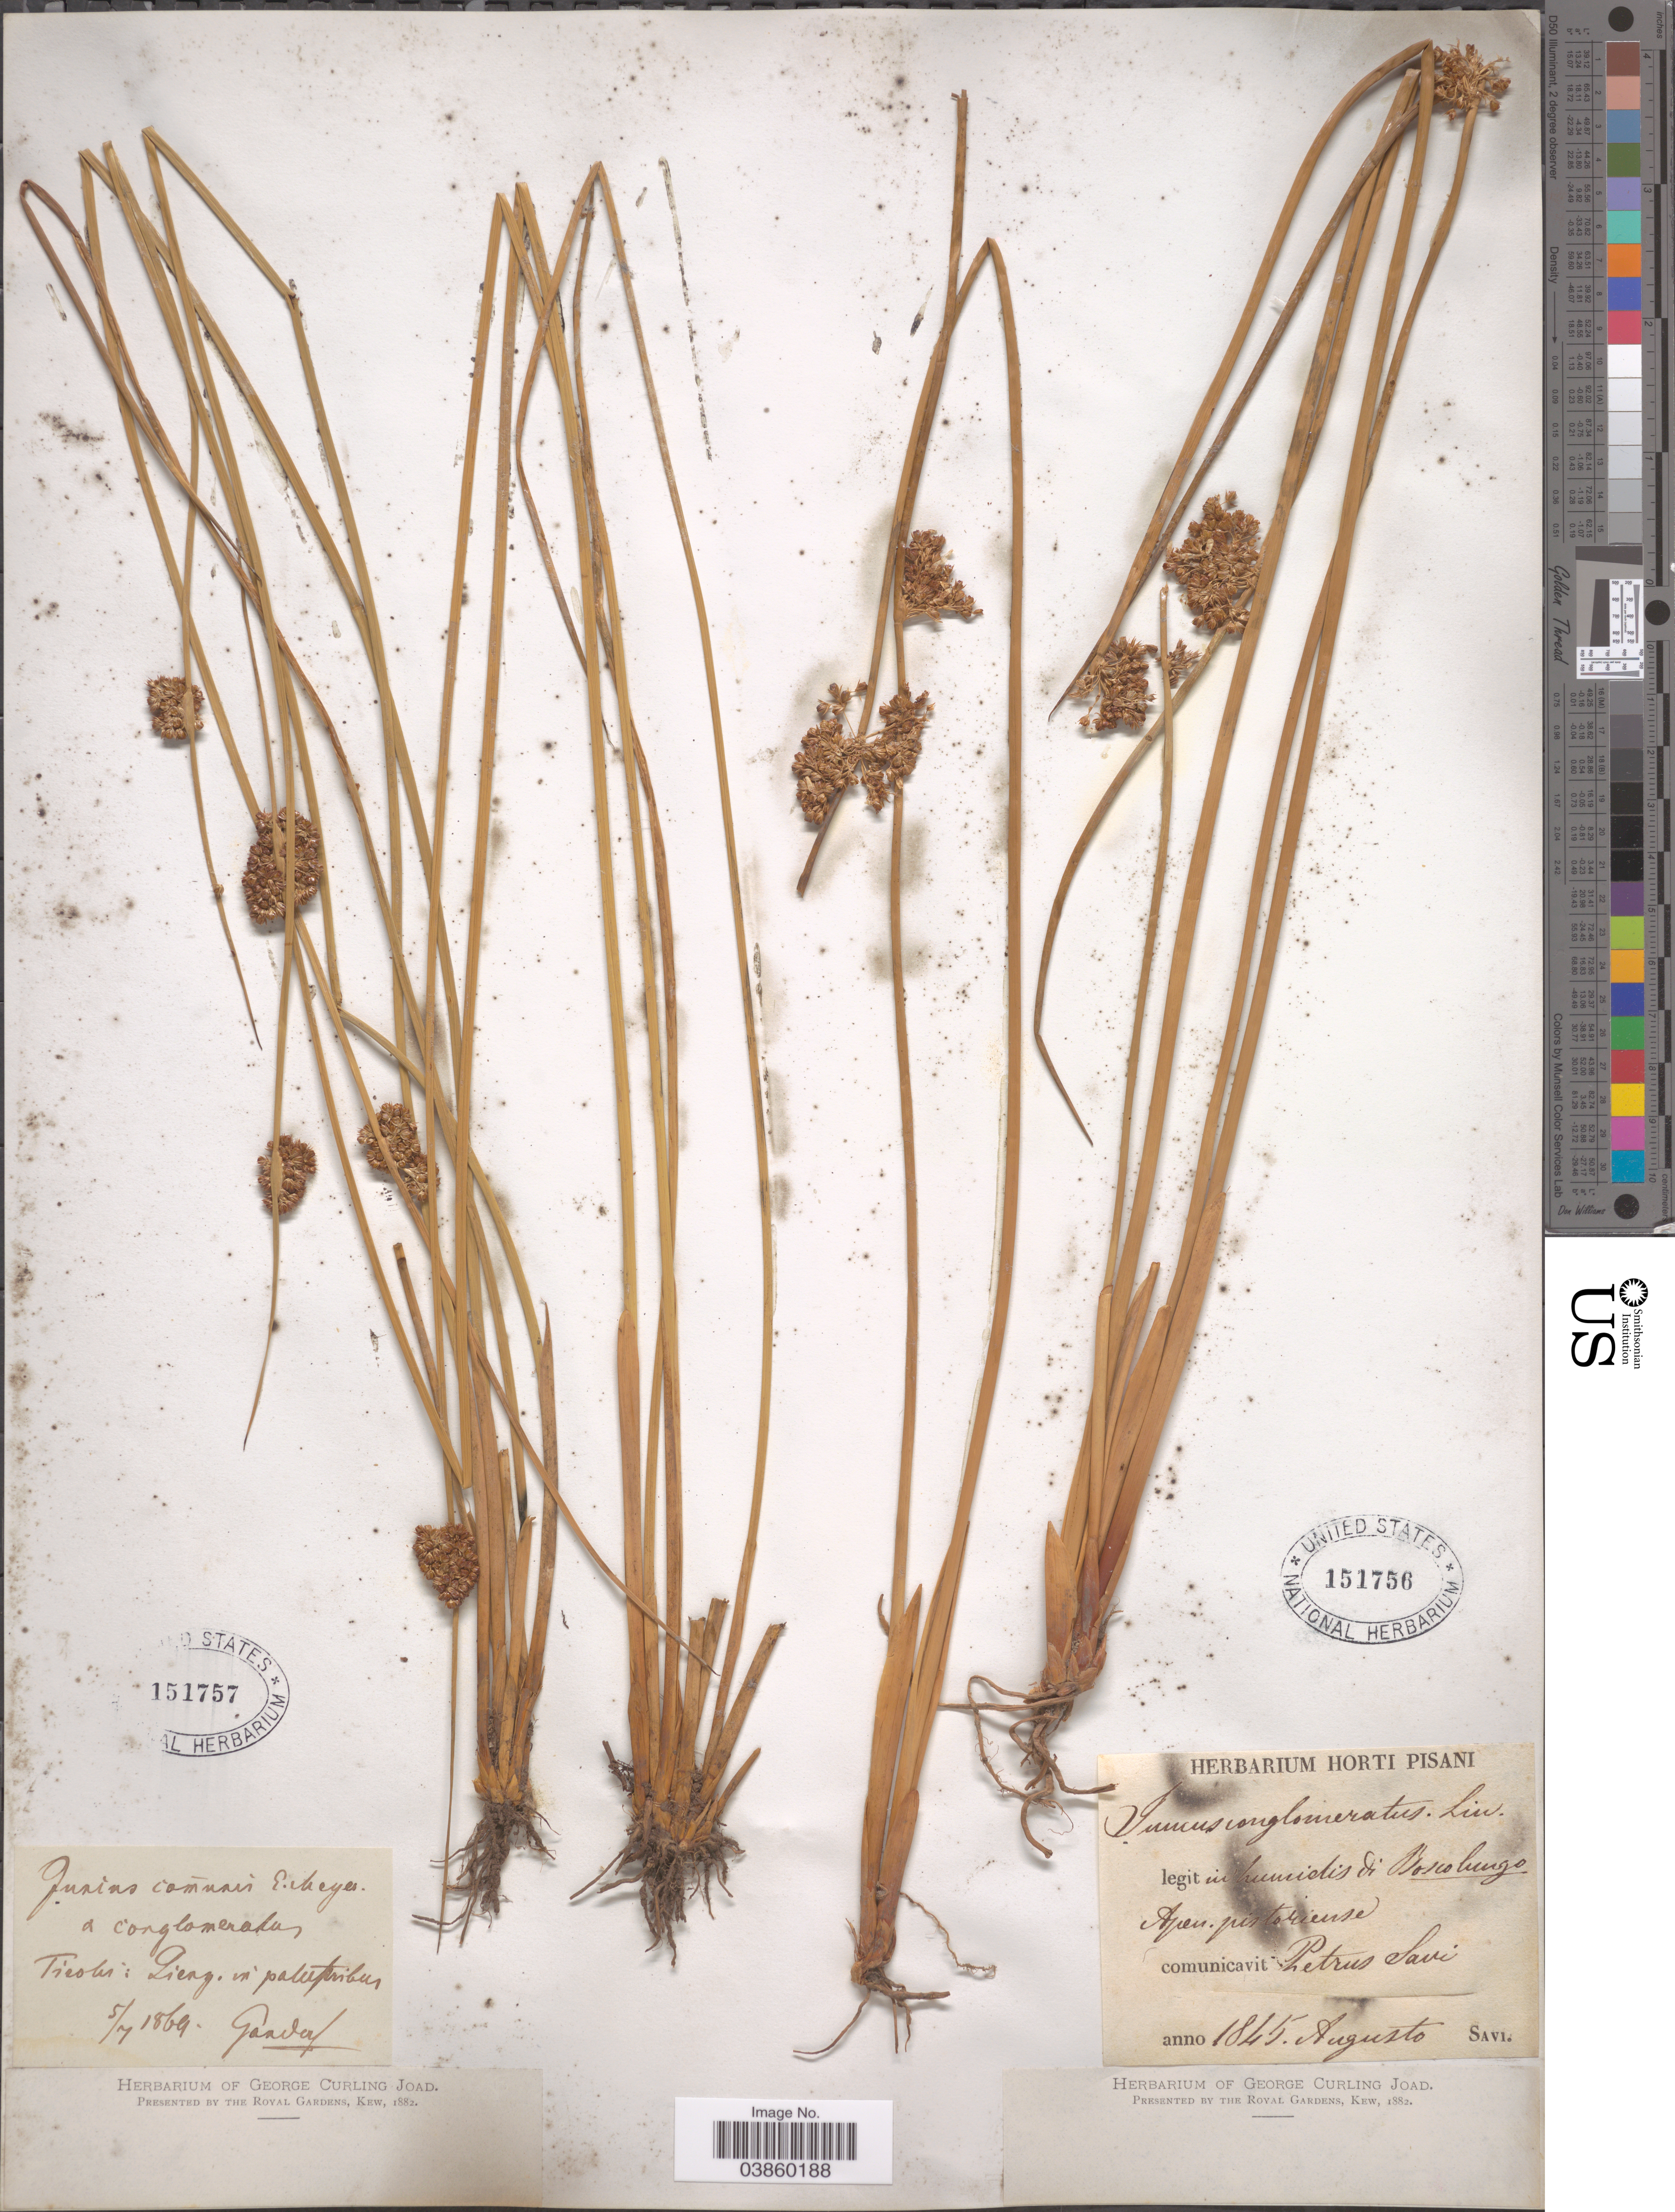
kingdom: Plantae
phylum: Tracheophyta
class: Liliopsida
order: Poales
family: Juncaceae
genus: Juncus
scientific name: Juncus conglomeratus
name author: L.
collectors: Gandorf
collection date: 1869-07-05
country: Austria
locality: Tirolis: Lienz. in palutribus.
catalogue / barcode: US 151757